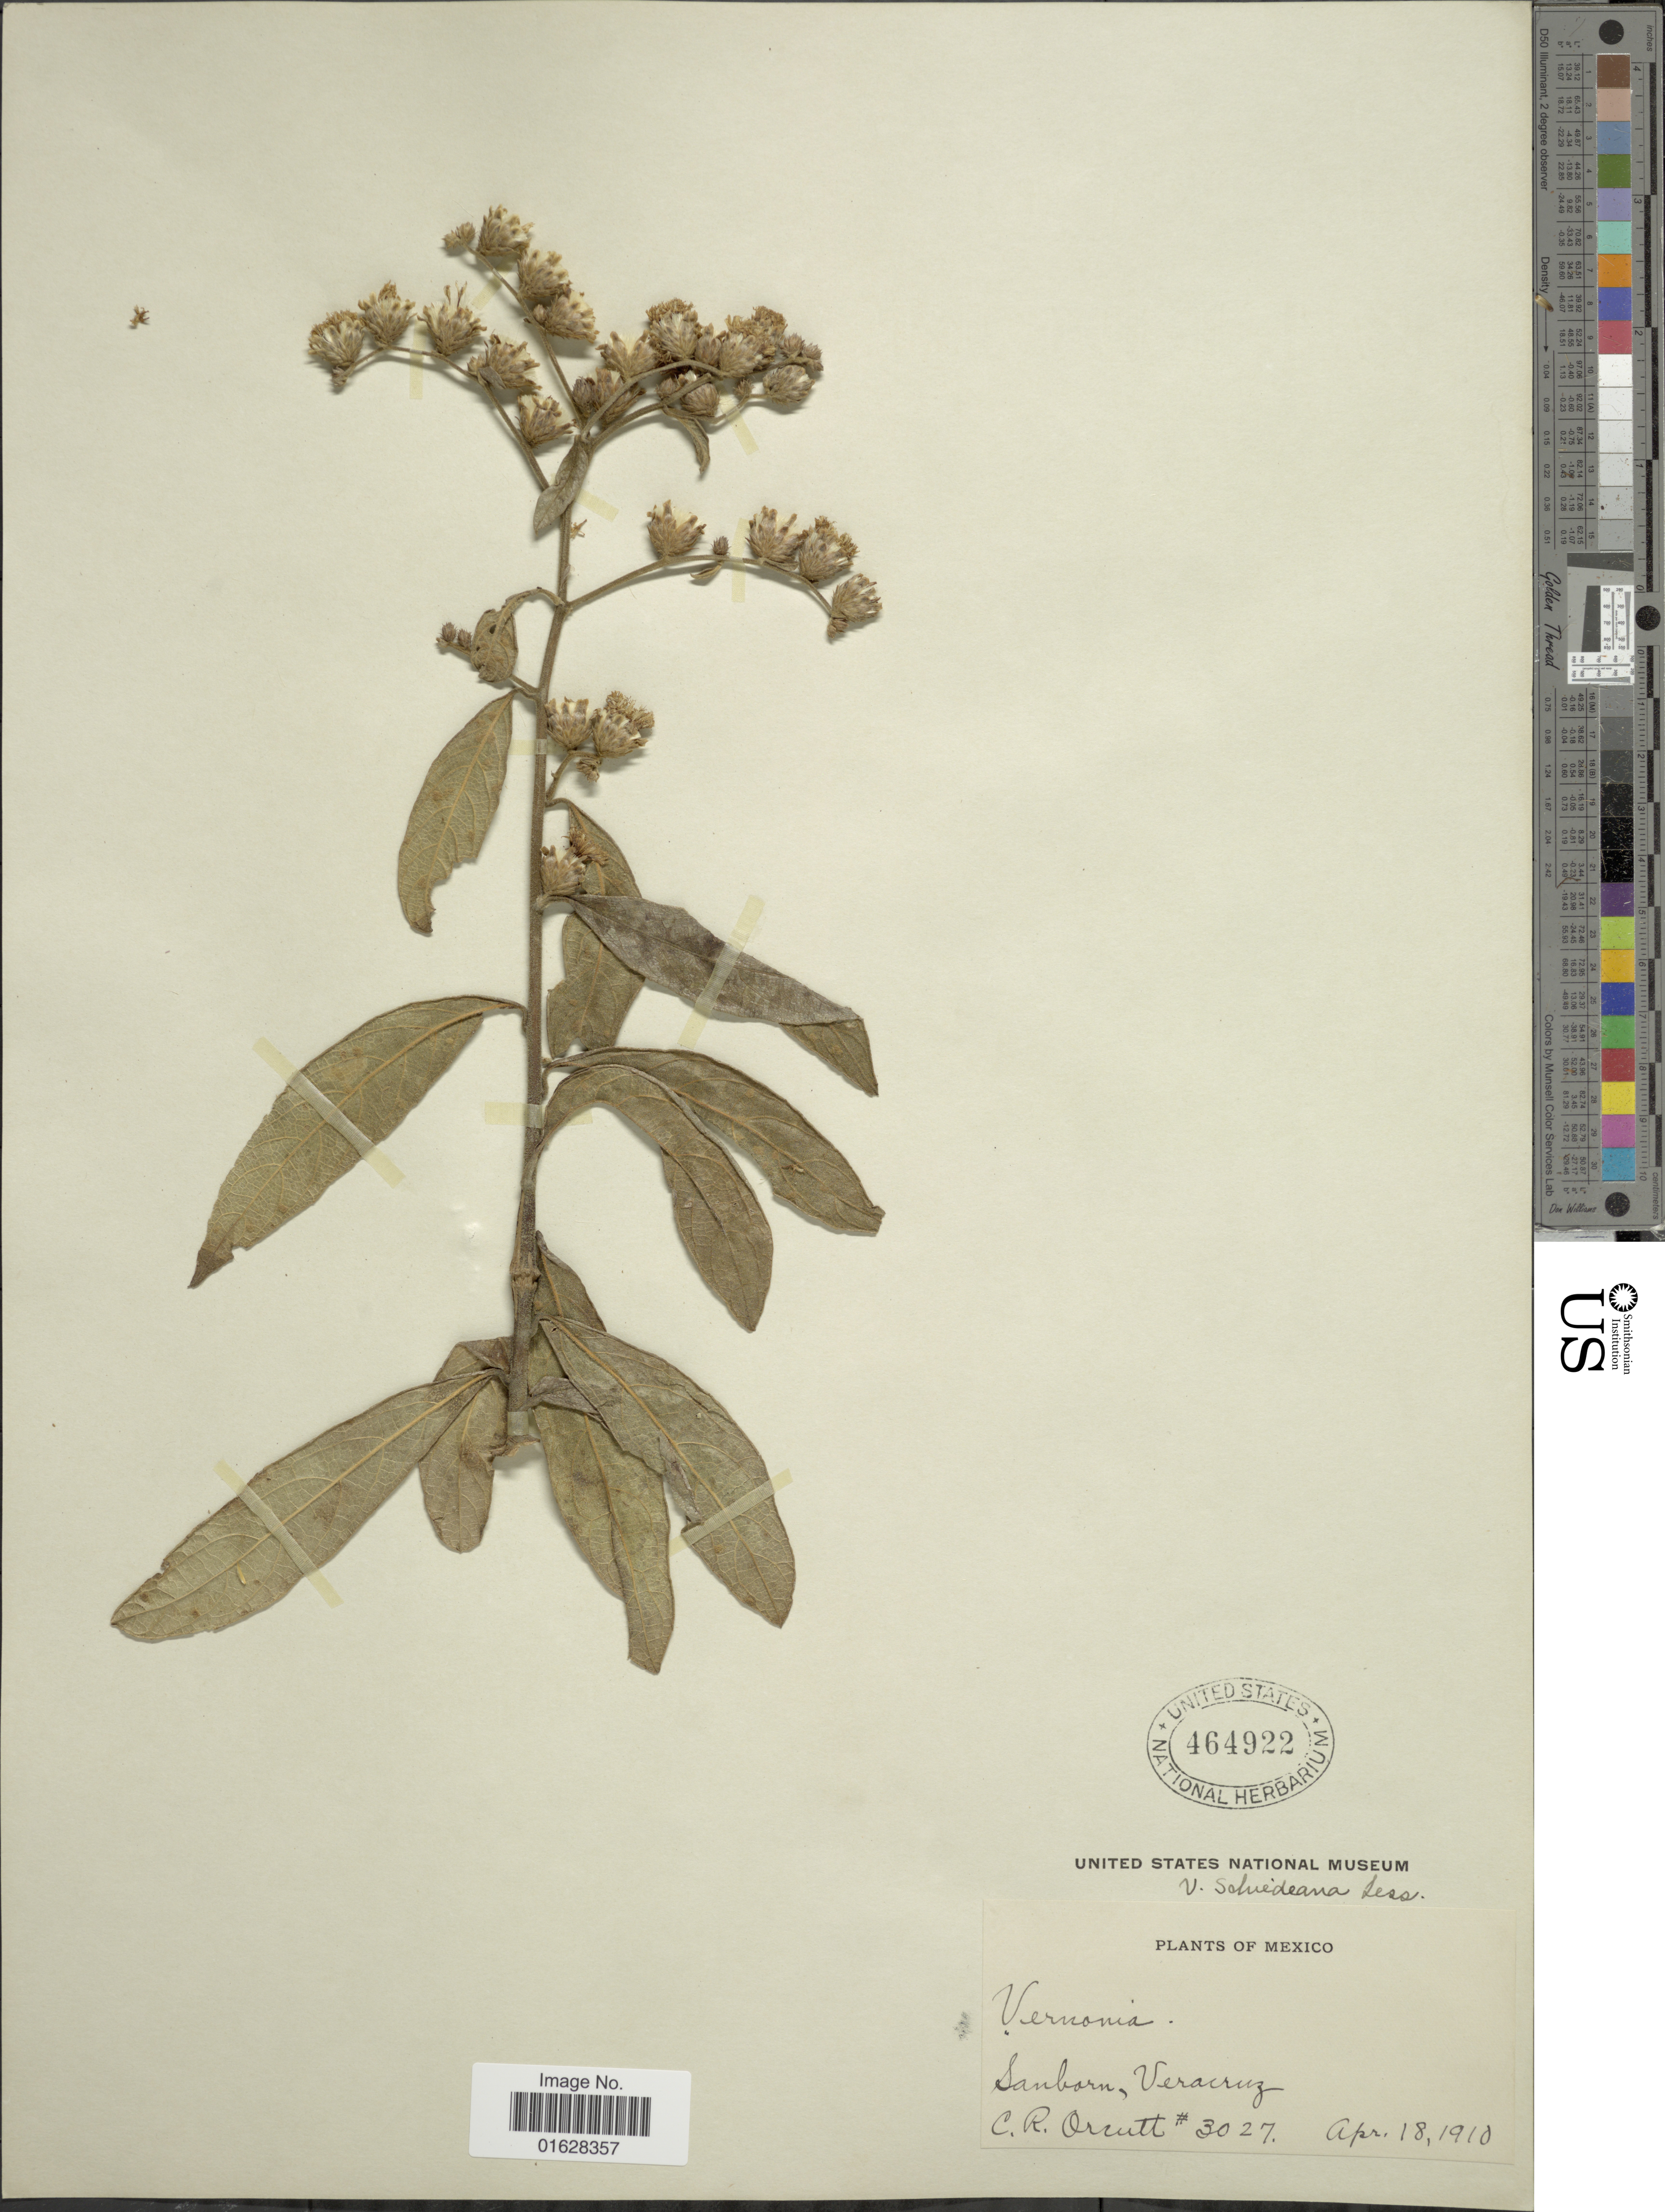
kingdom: Plantae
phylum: Tracheophyta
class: Magnoliopsida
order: Asterales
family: Asteraceae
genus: Lepidaploa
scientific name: Lepidaploa tortuosa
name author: (L.) H. Rob.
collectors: C. R. Orcutt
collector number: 3027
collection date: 1910-04-18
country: Mexico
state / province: Veracruz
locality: Sanborn, Veracruz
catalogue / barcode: US 464922